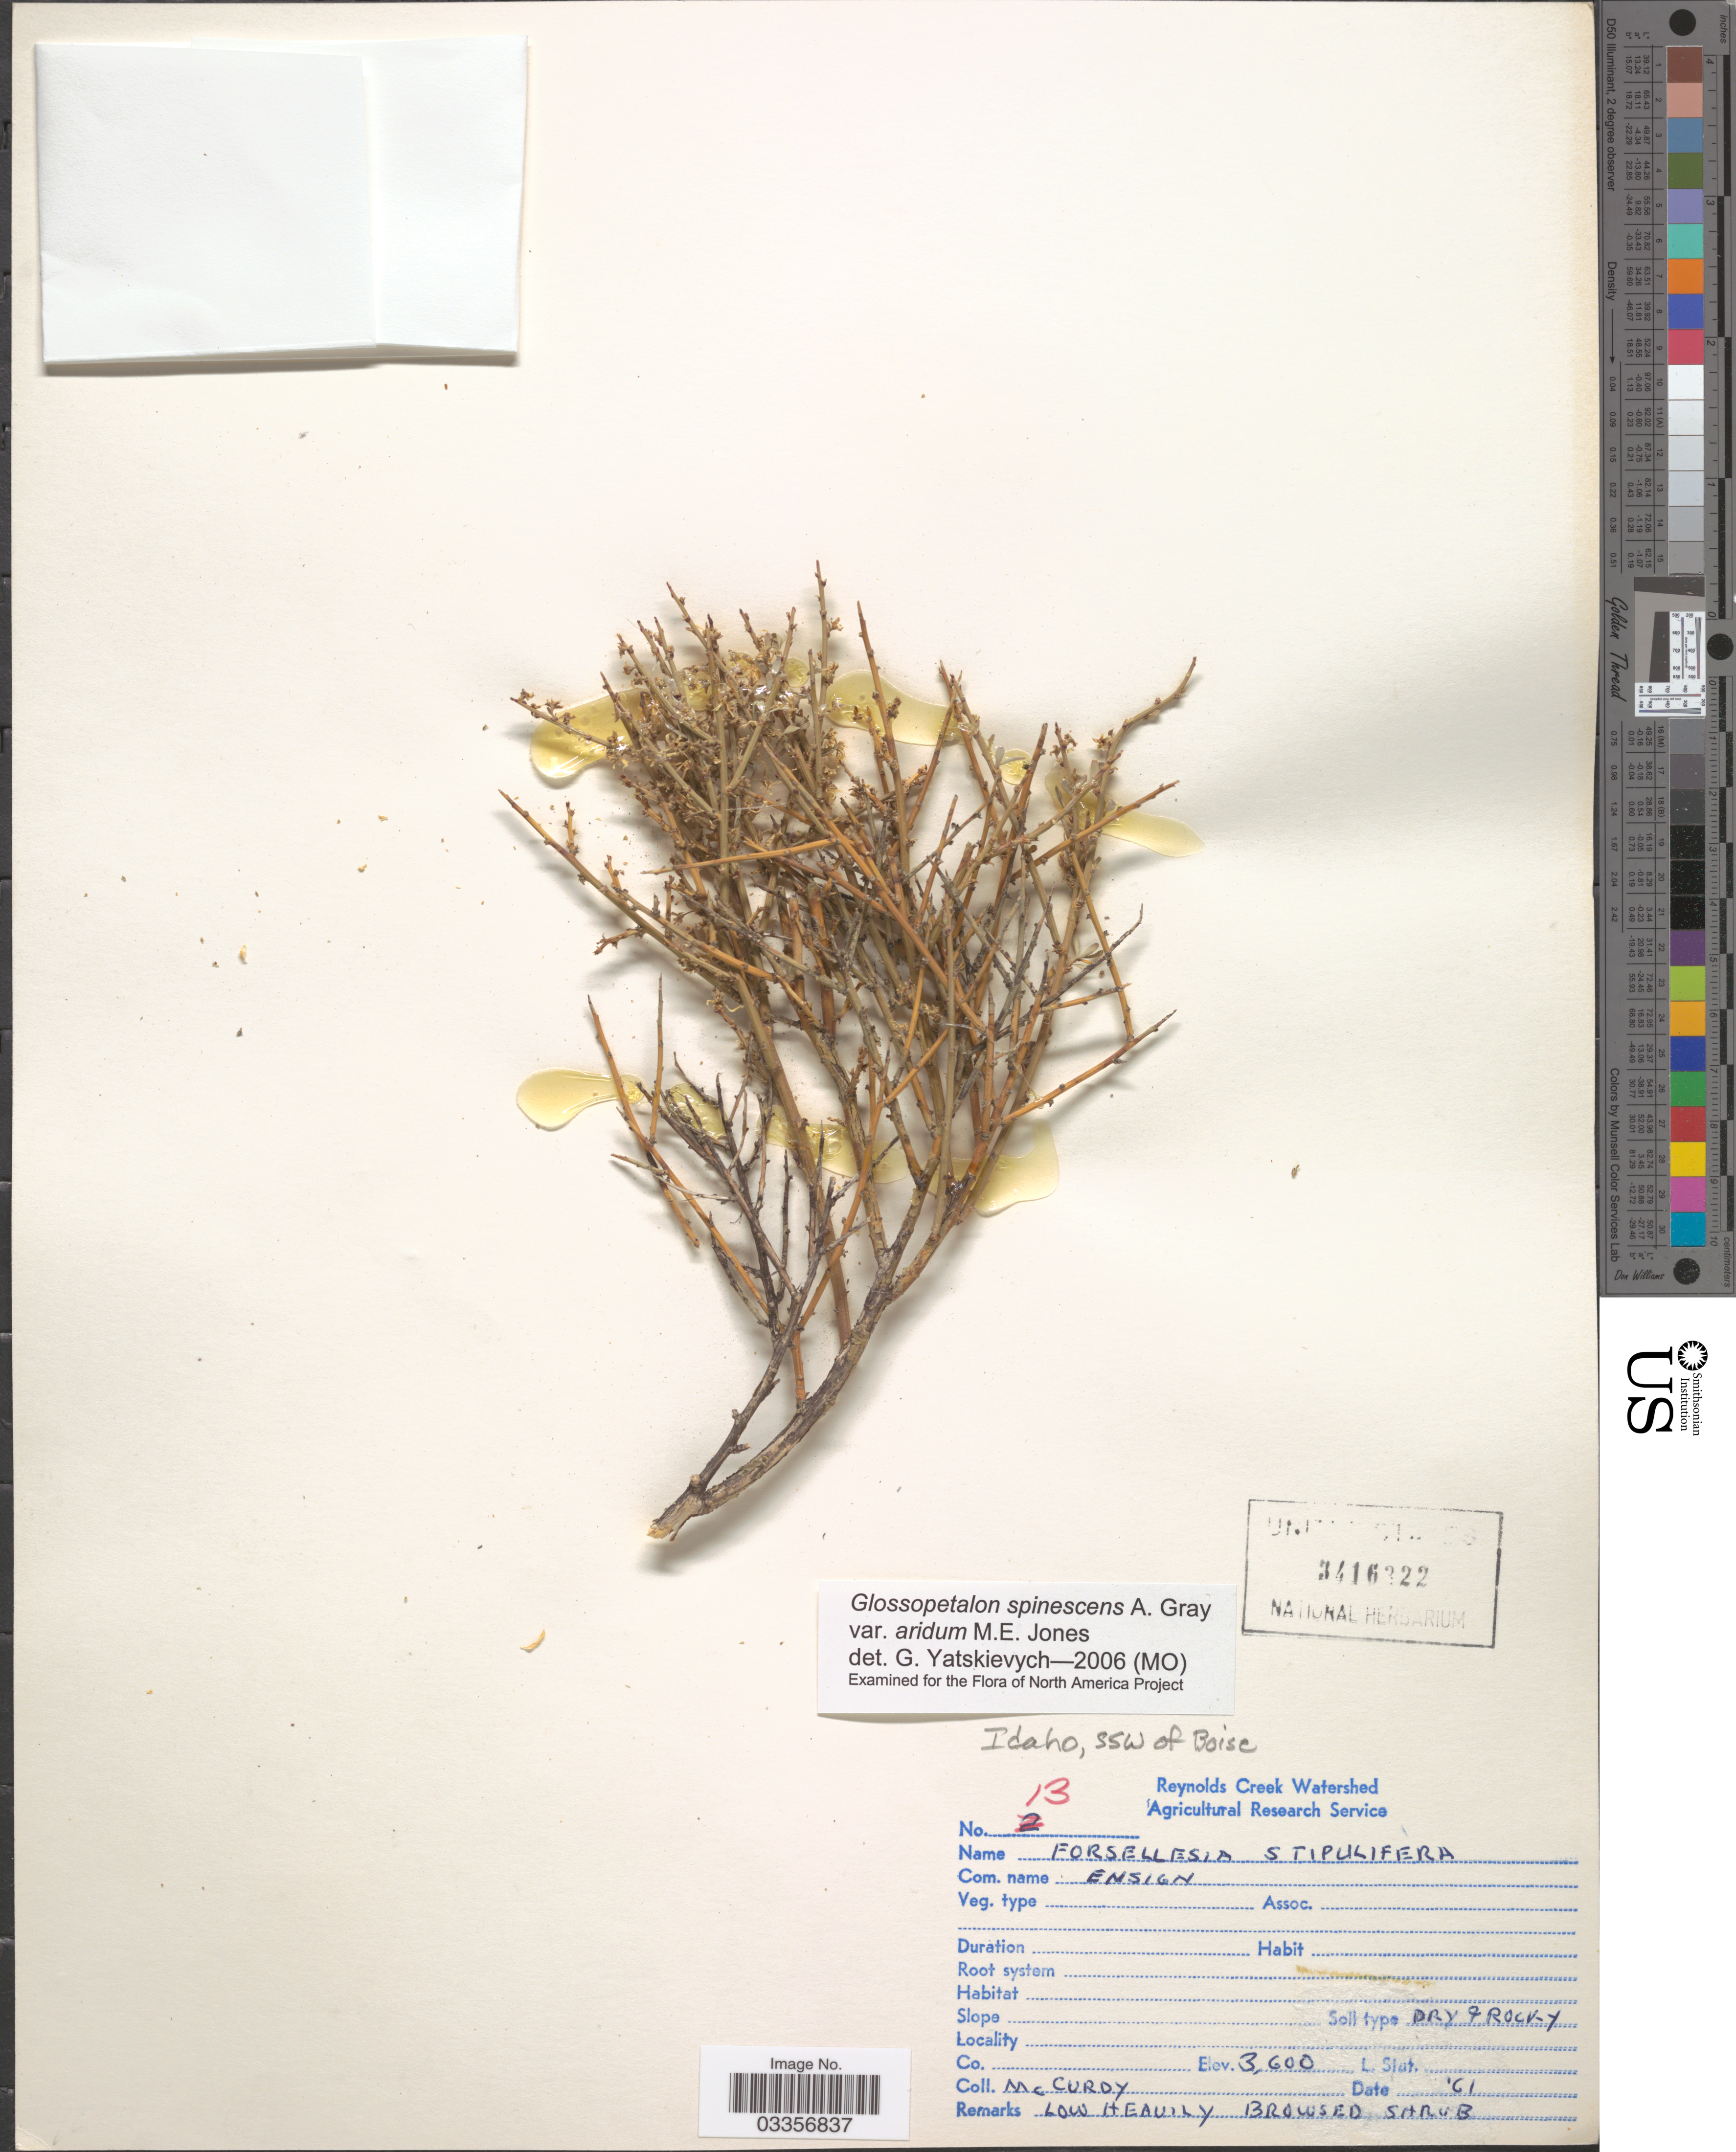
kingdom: Plantae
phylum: Tracheophyta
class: Magnoliopsida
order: Crossosomatales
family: Crossosomataceae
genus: Glossopetalon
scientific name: Glossopetalon spinescens var. aridum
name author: M.E. Jones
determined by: Yatskievych, G.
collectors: McCurdy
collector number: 13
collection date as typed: Transcribed d/m/y: //61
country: United States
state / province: Idaho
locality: SSW of Boise.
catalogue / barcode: US 3416322